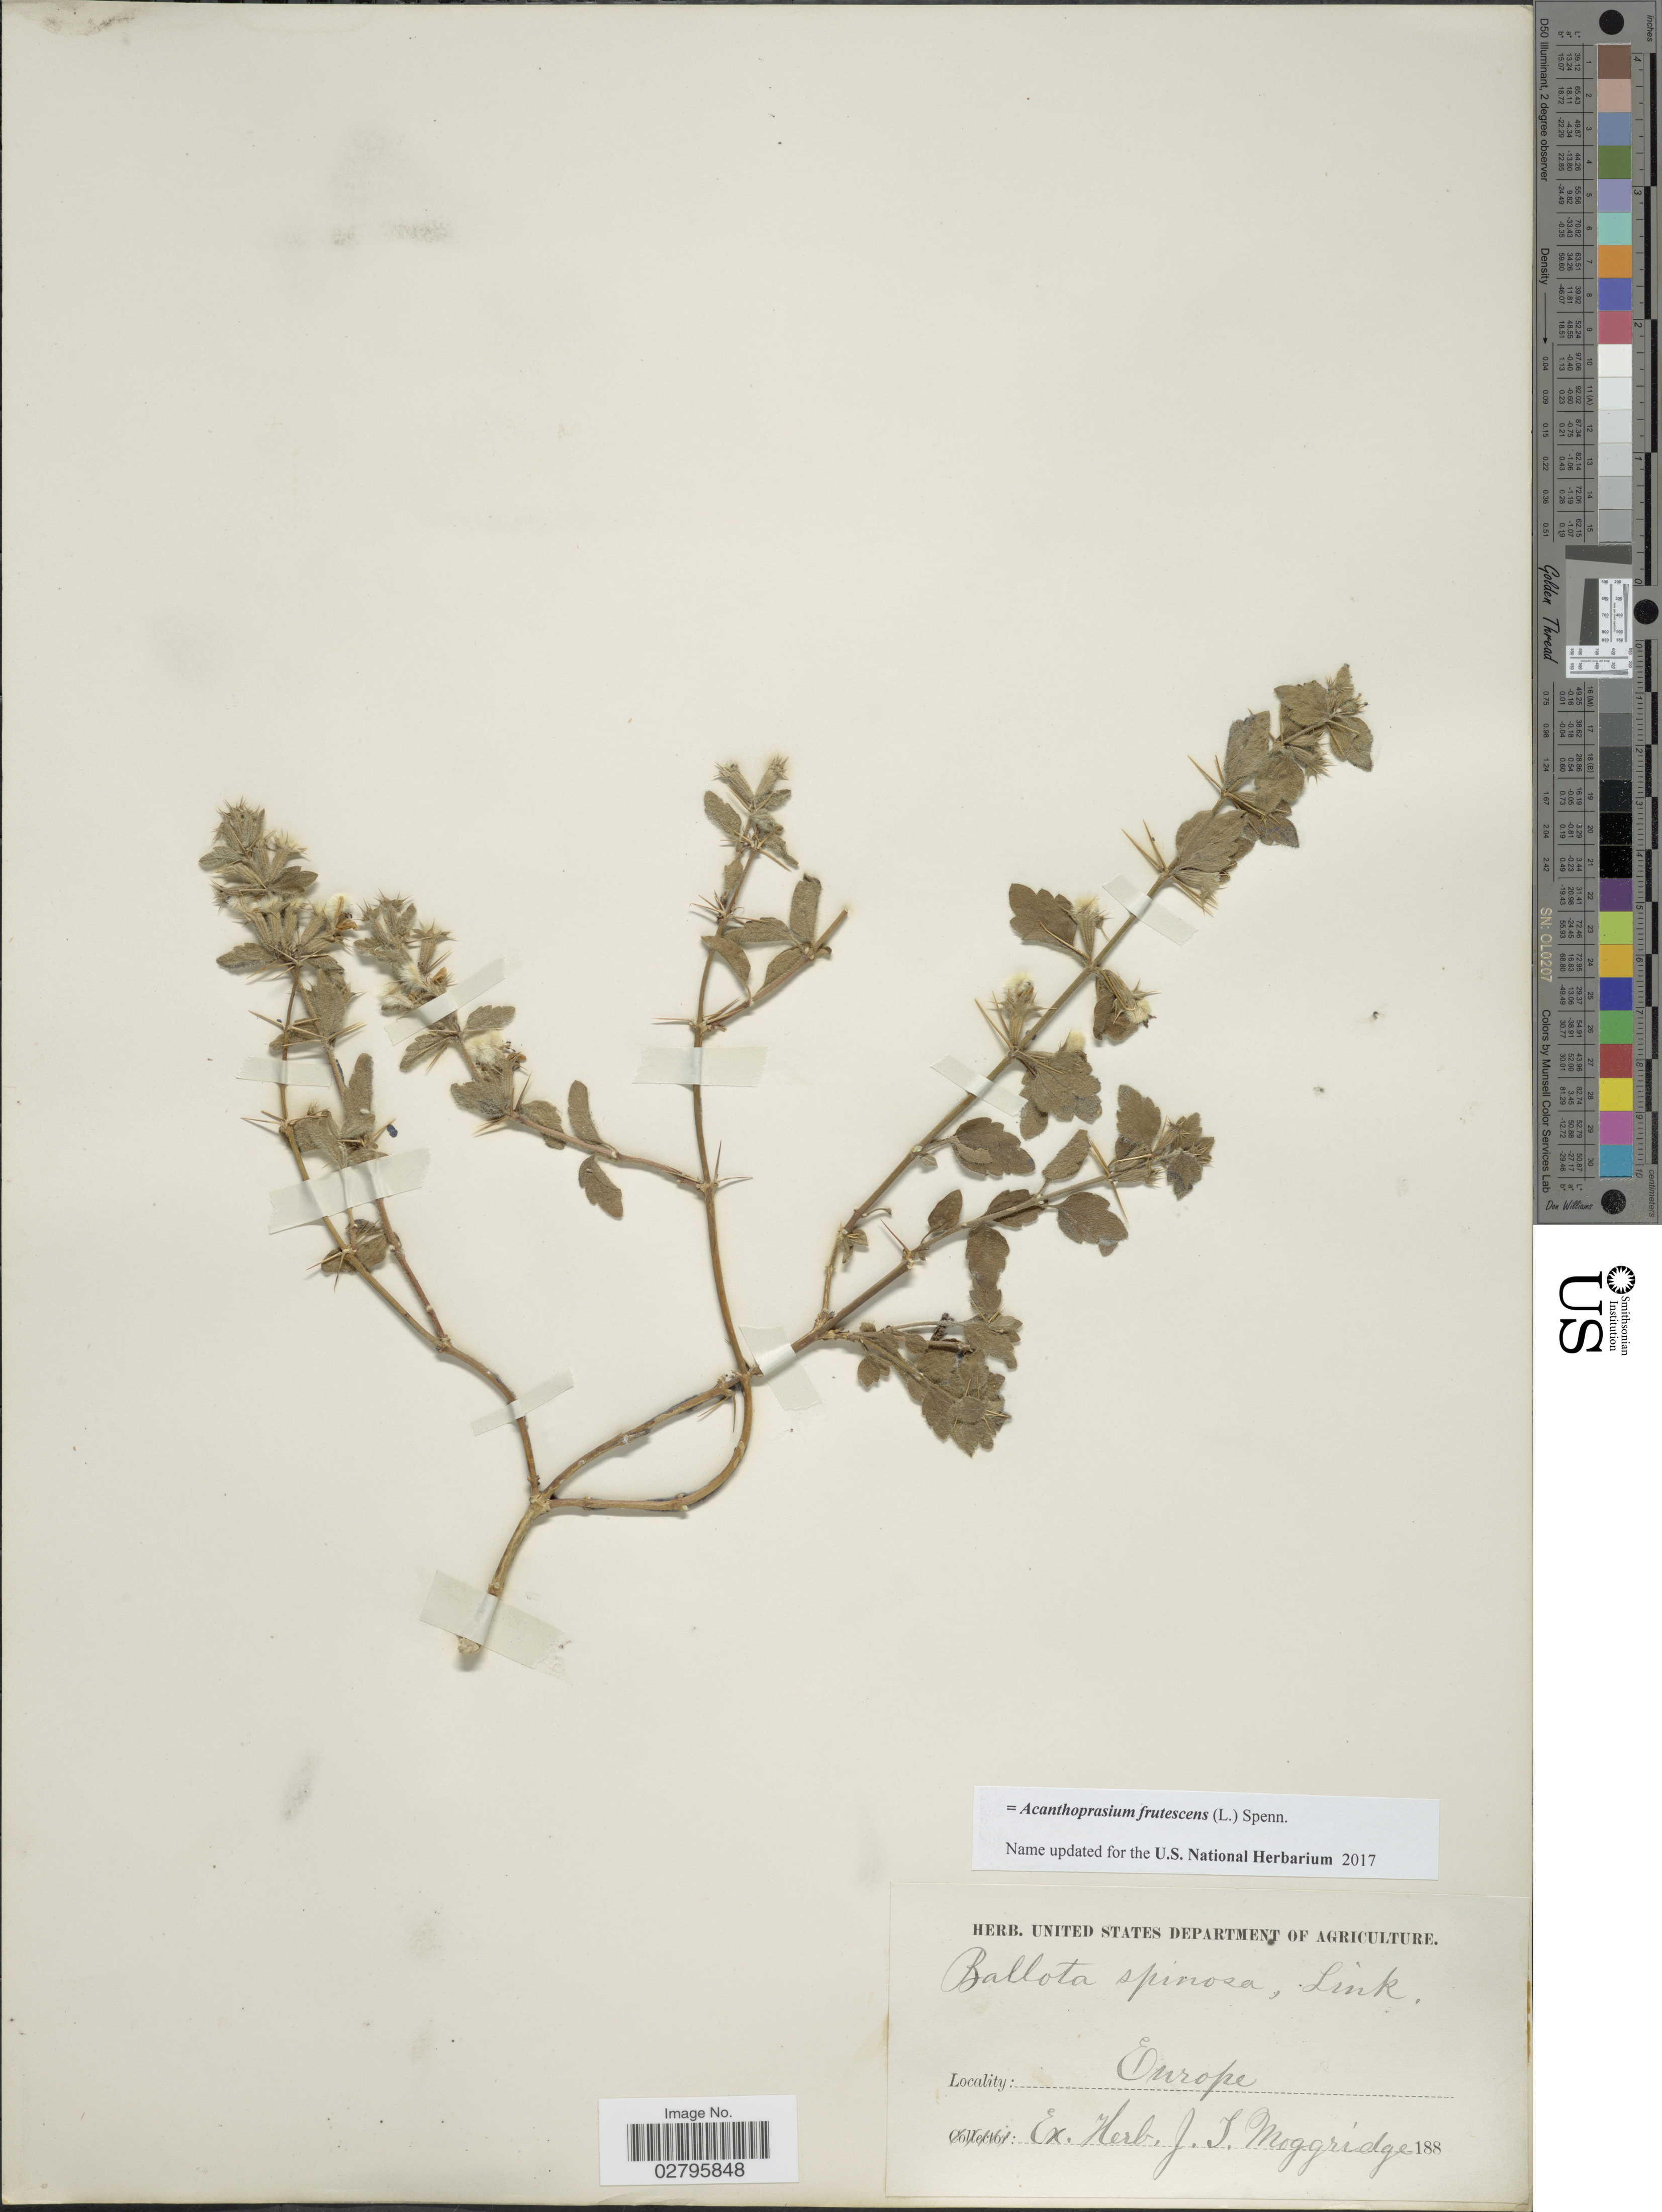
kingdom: Plantae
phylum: Tracheophyta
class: Magnoliopsida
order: Lamiales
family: Lamiaceae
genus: Acanthoprasium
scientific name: Acanthoprasium frutescens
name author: (L.) Spenn.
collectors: ex herb. J.T. Moggridge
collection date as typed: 188